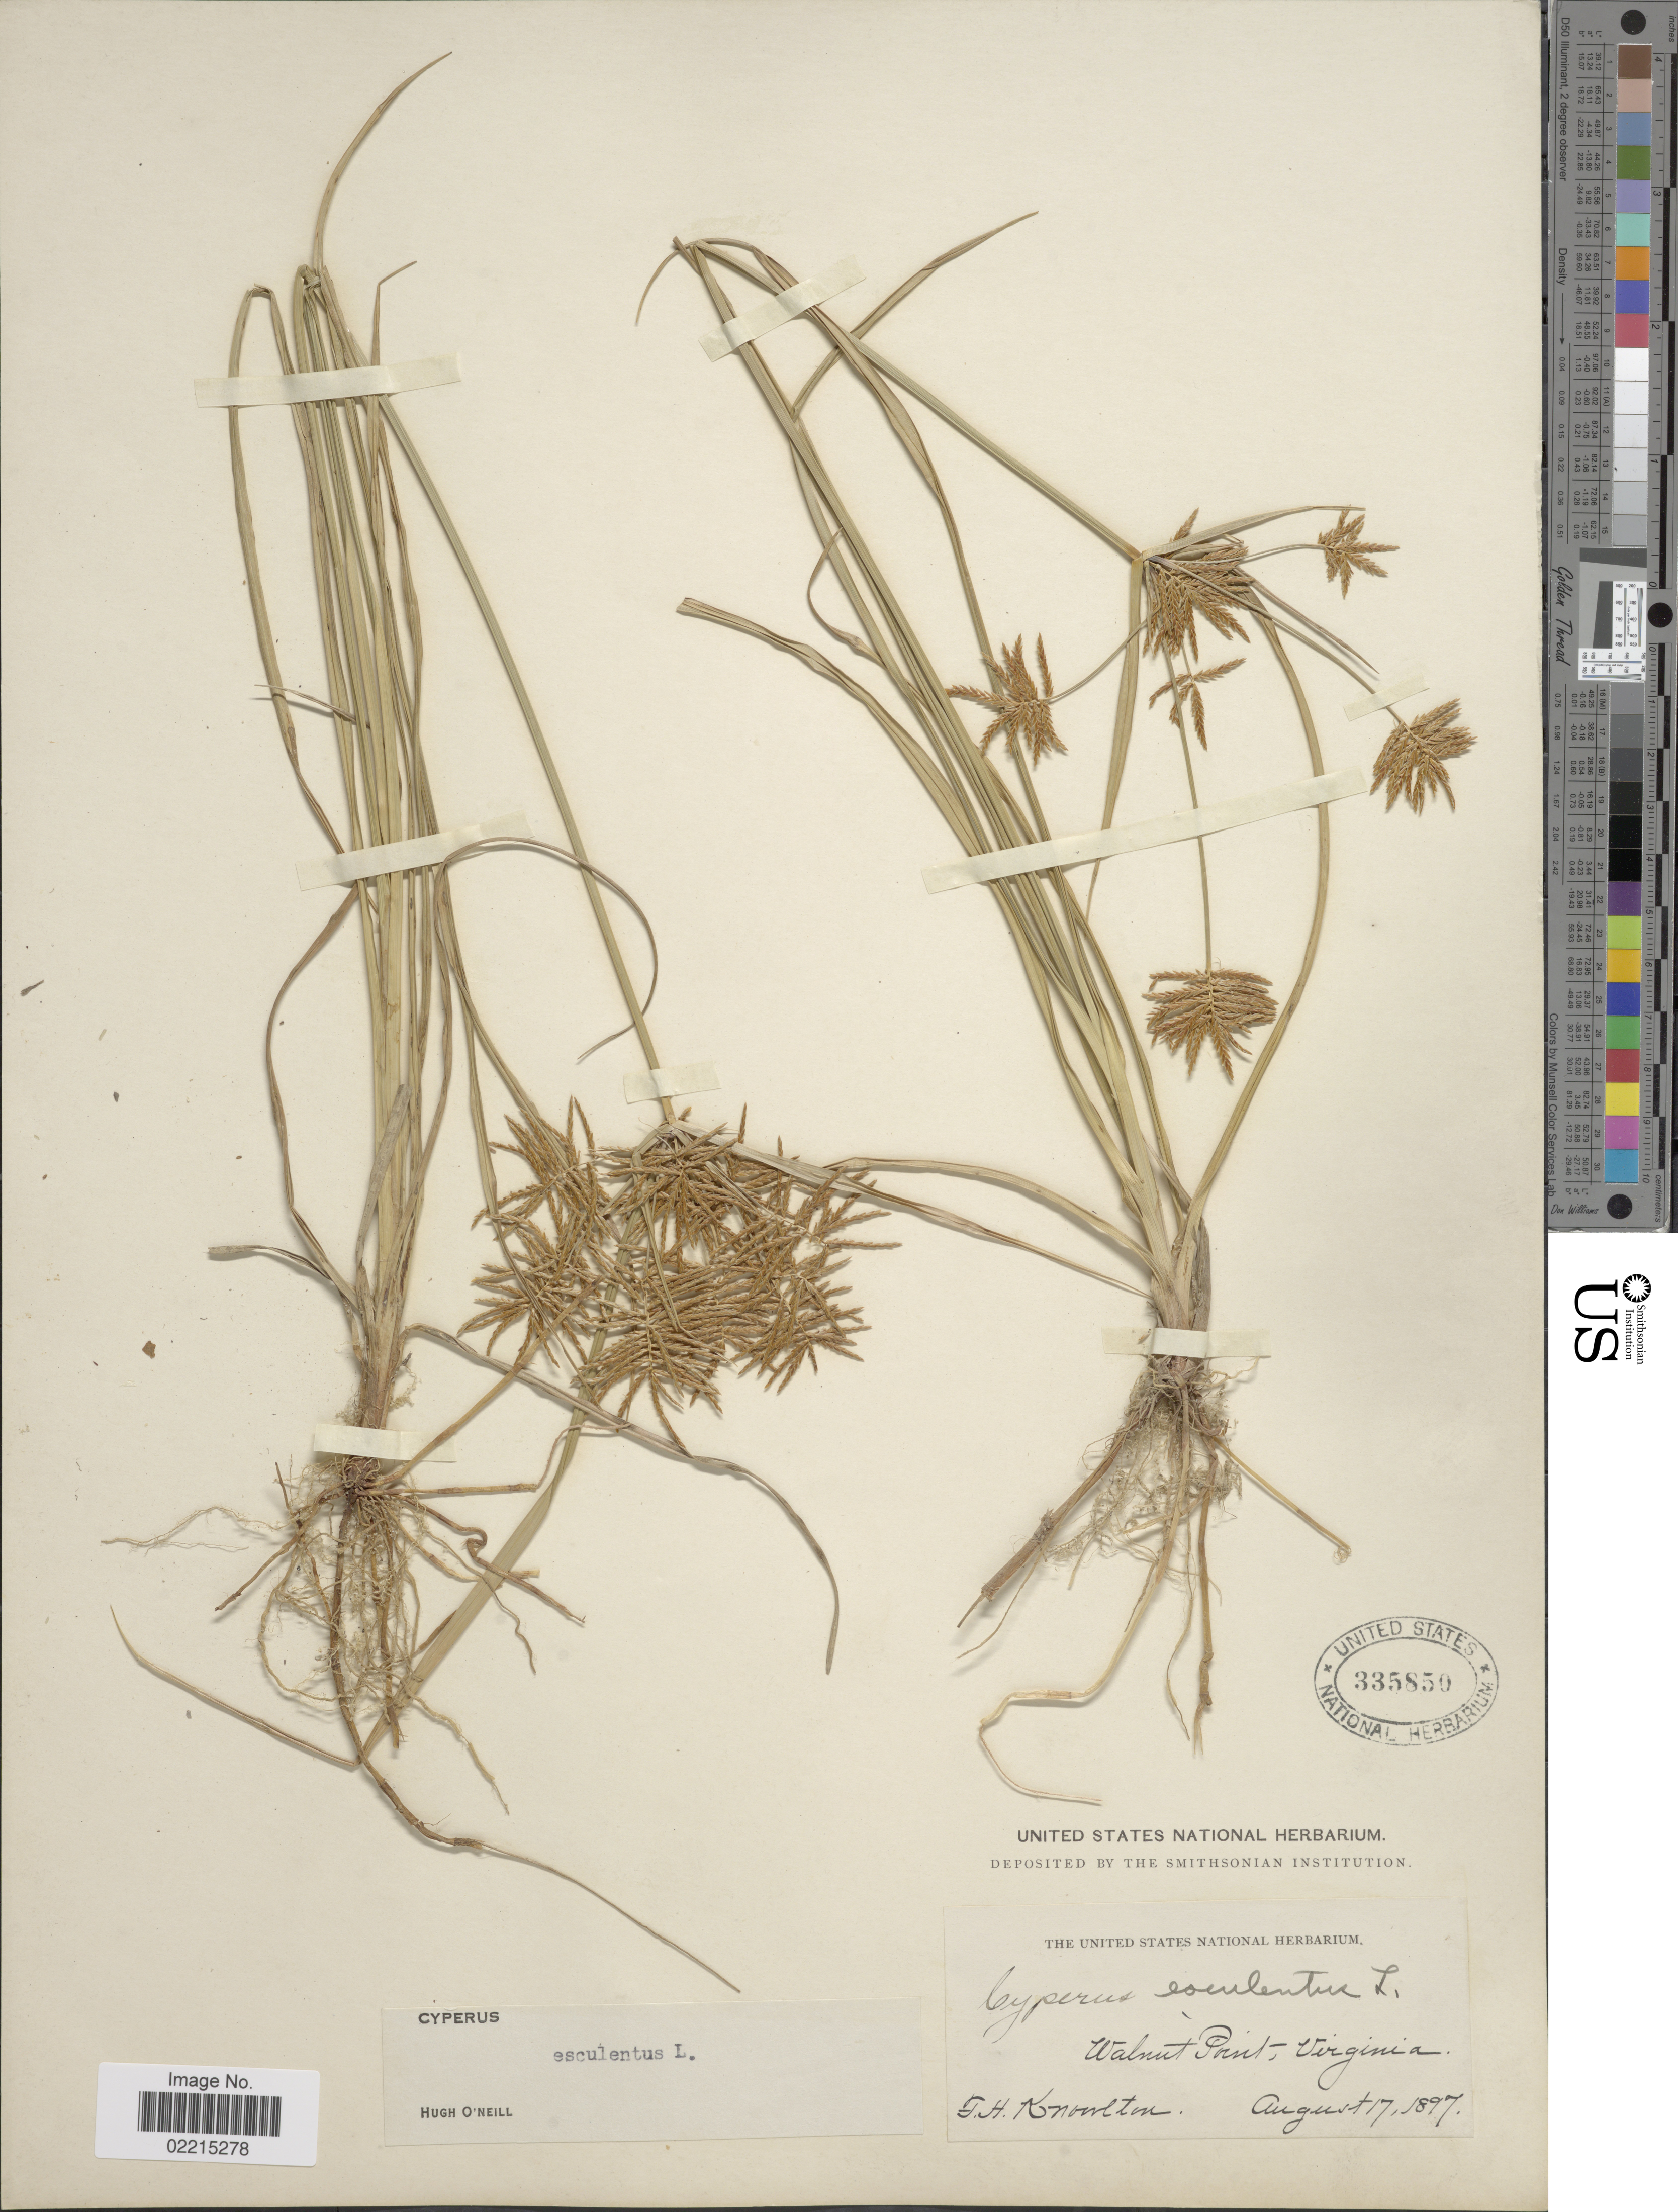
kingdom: Plantae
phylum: Tracheophyta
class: Liliopsida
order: Poales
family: Cyperaceae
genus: Cyperus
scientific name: Cyperus esculentus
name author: L.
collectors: F. H. Knowlton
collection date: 1897-08-17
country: United States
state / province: Virginia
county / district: Northumberland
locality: Walnut point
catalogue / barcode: US 335850